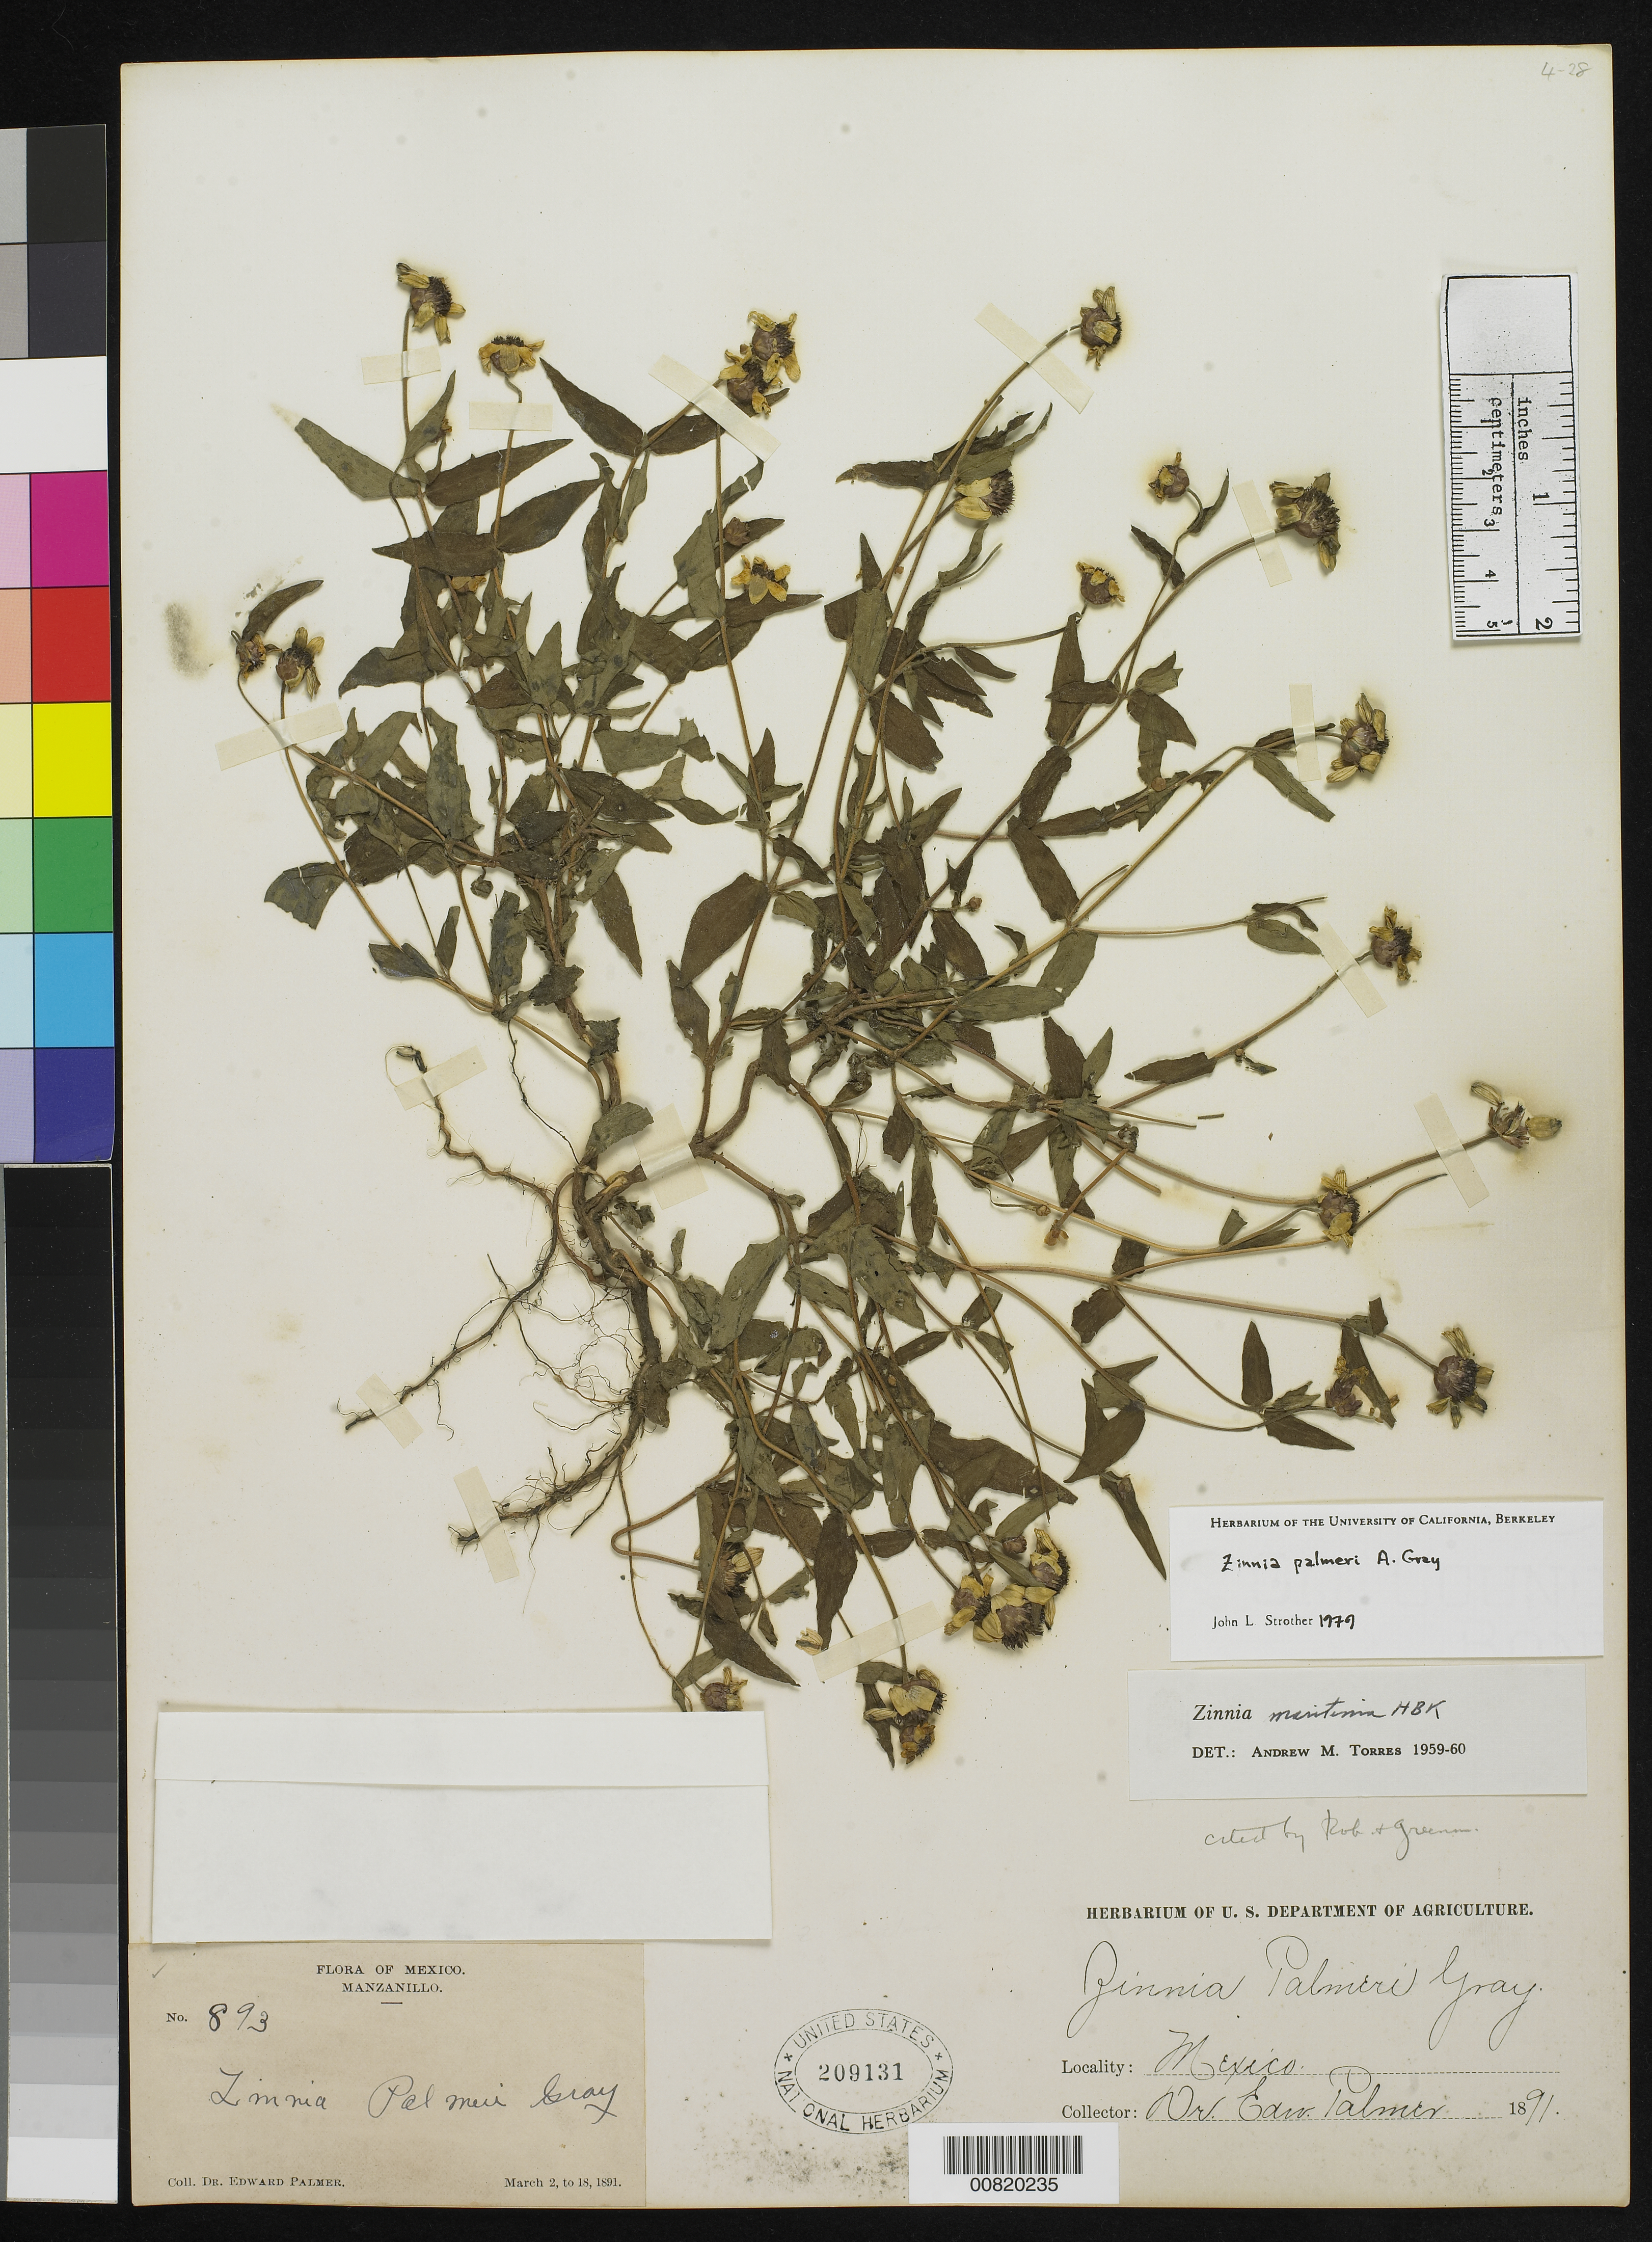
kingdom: Plantae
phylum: Tracheophyta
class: Magnoliopsida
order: Asterales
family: Asteraceae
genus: Zinnia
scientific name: Zinnia palmeri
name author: A. Gray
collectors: E. Palmer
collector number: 893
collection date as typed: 02 Mar 1891 to 18 Mar 1891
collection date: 1891-03-02/1891-03-18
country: Mexico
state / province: Colima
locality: Manzanillo, Colima.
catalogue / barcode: US 209131